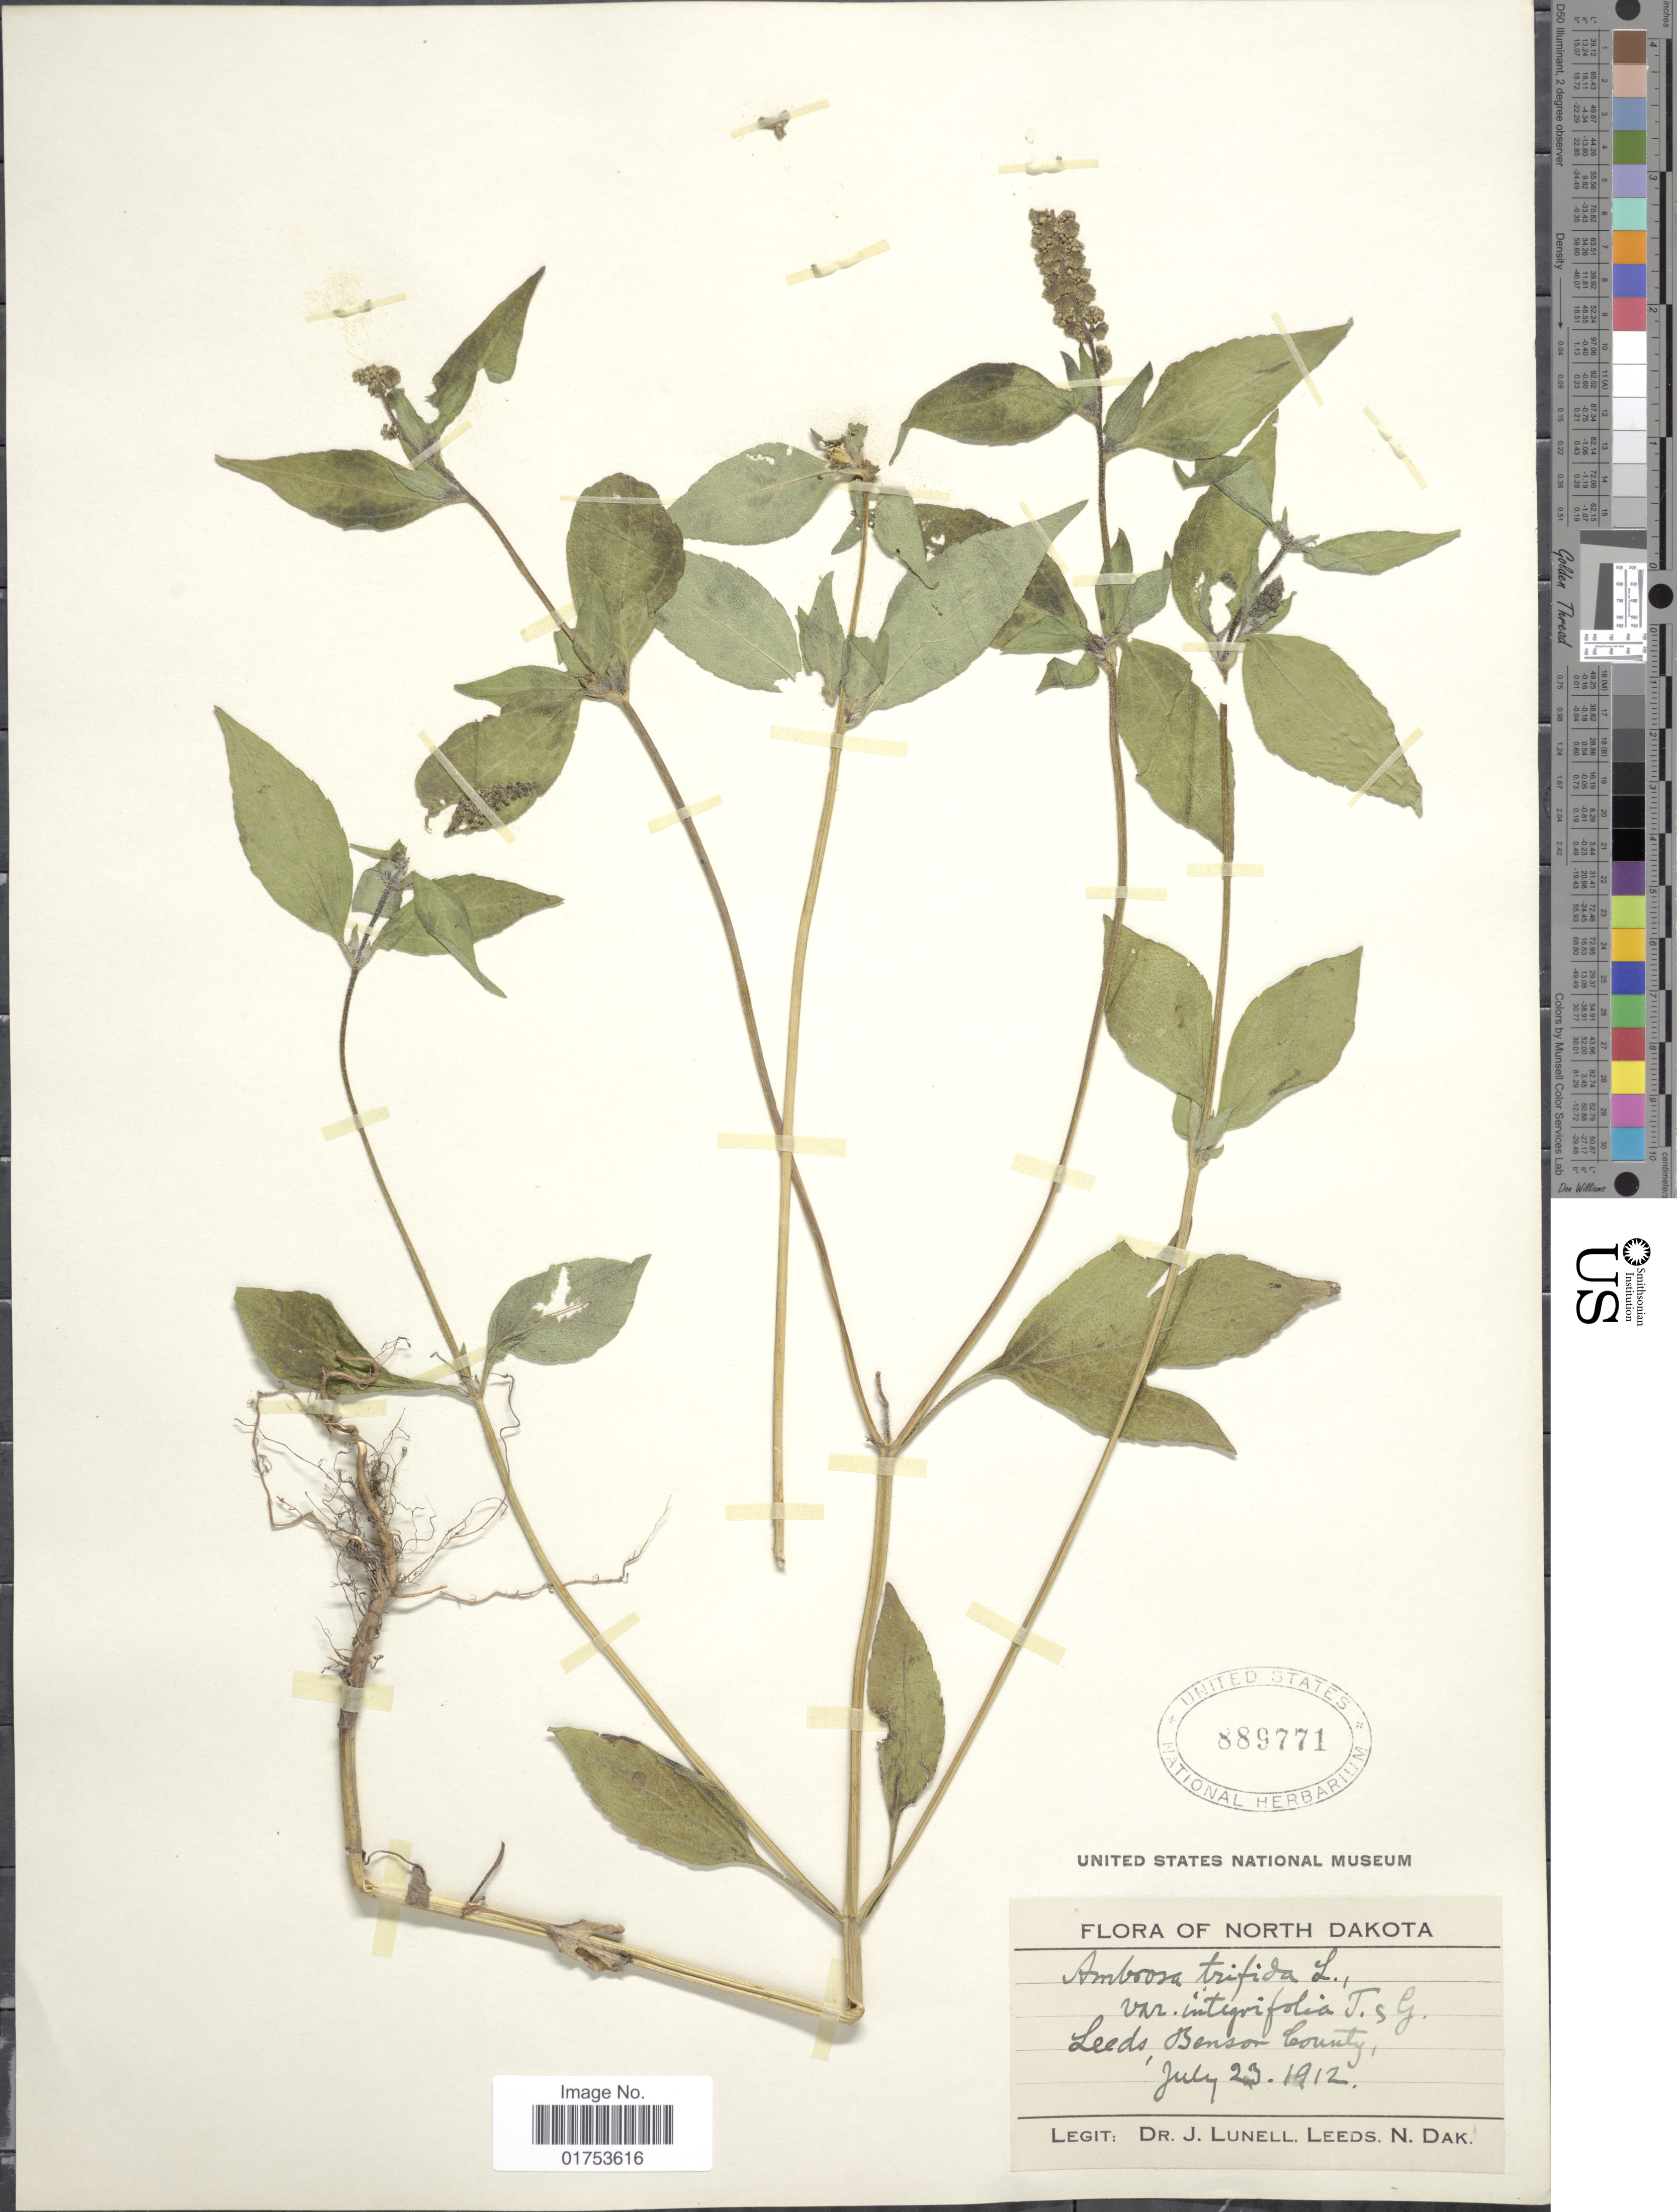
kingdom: Plantae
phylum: Tracheophyta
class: Magnoliopsida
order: Asterales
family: Asteraceae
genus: Ambrosia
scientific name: Ambrosia trifida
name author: L.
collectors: J. Lunell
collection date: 1912-07-23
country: United States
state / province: North Dakota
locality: Leeds, Benson County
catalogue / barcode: US 889771